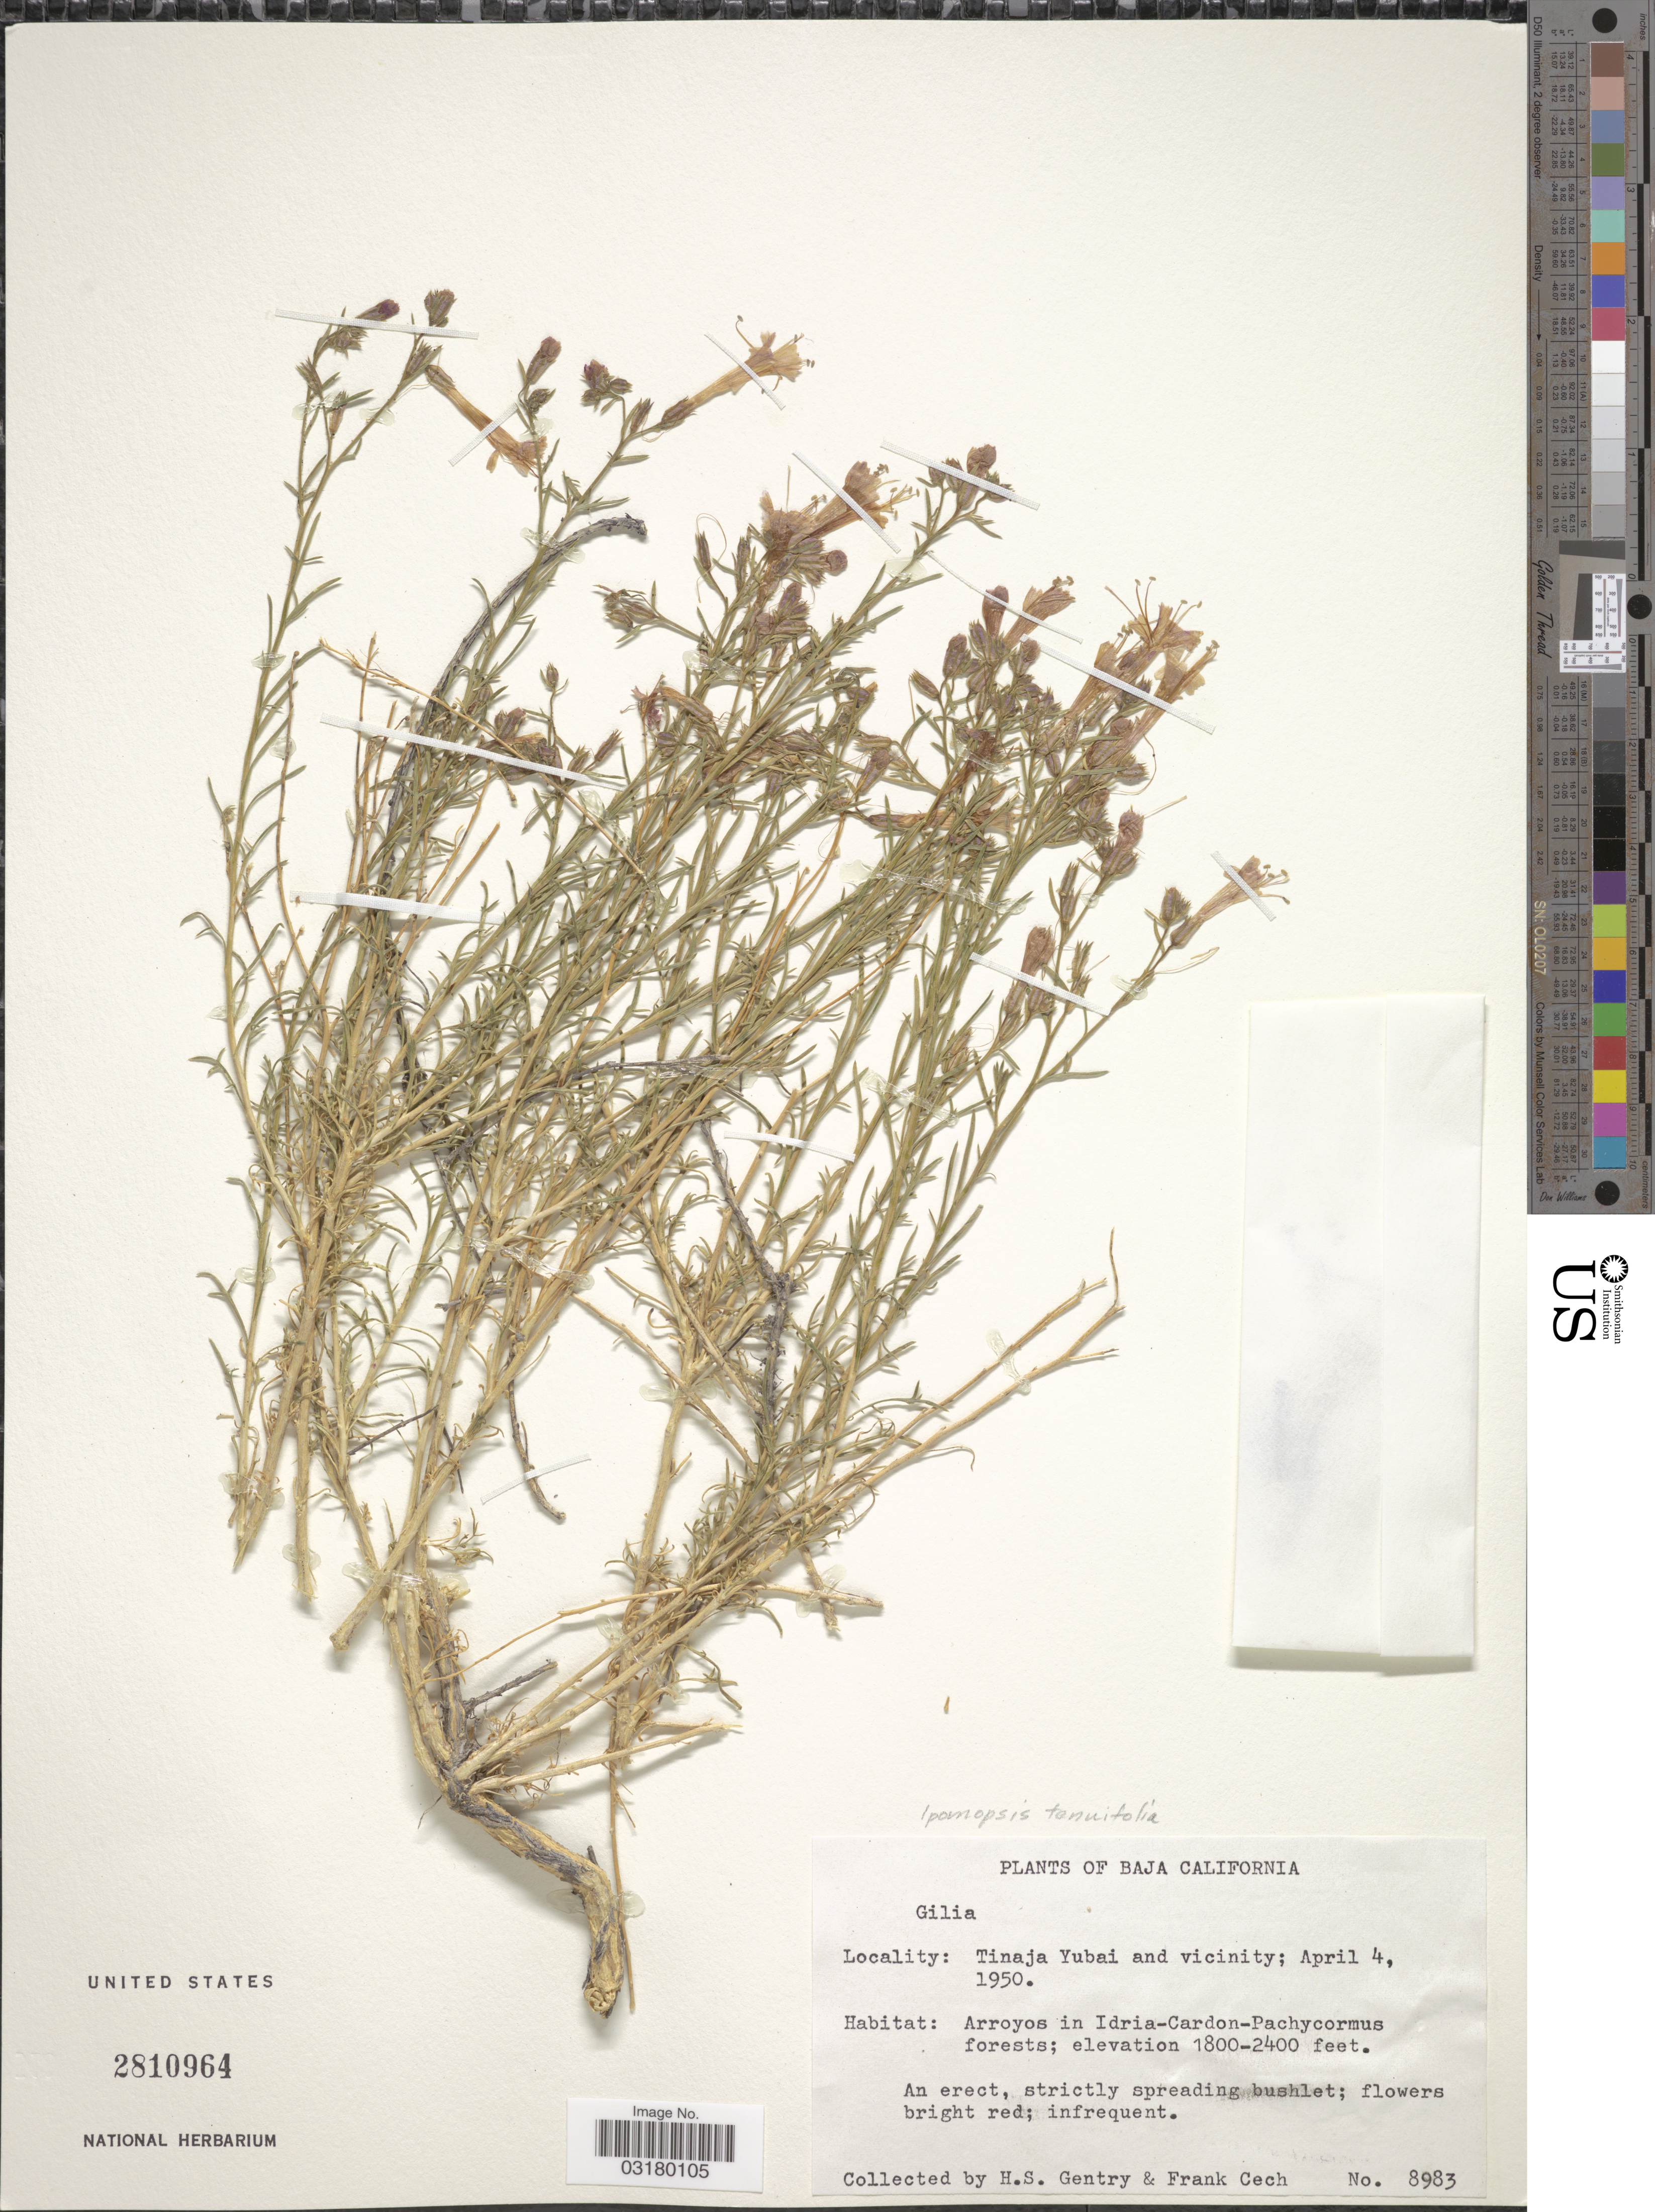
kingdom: Plantae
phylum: Tracheophyta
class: Magnoliopsida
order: Ericales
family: Polemoniaceae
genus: Ipomopsis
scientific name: Ipomopsis tenuifolia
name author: (A. Gray) V.E. Grant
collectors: H. S. Gentry & F. Cech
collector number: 8983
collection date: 1950-04-04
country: Mexico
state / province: Baja California Norte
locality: Tinaja Yubai and vicinity.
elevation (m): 549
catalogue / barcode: US 2810964